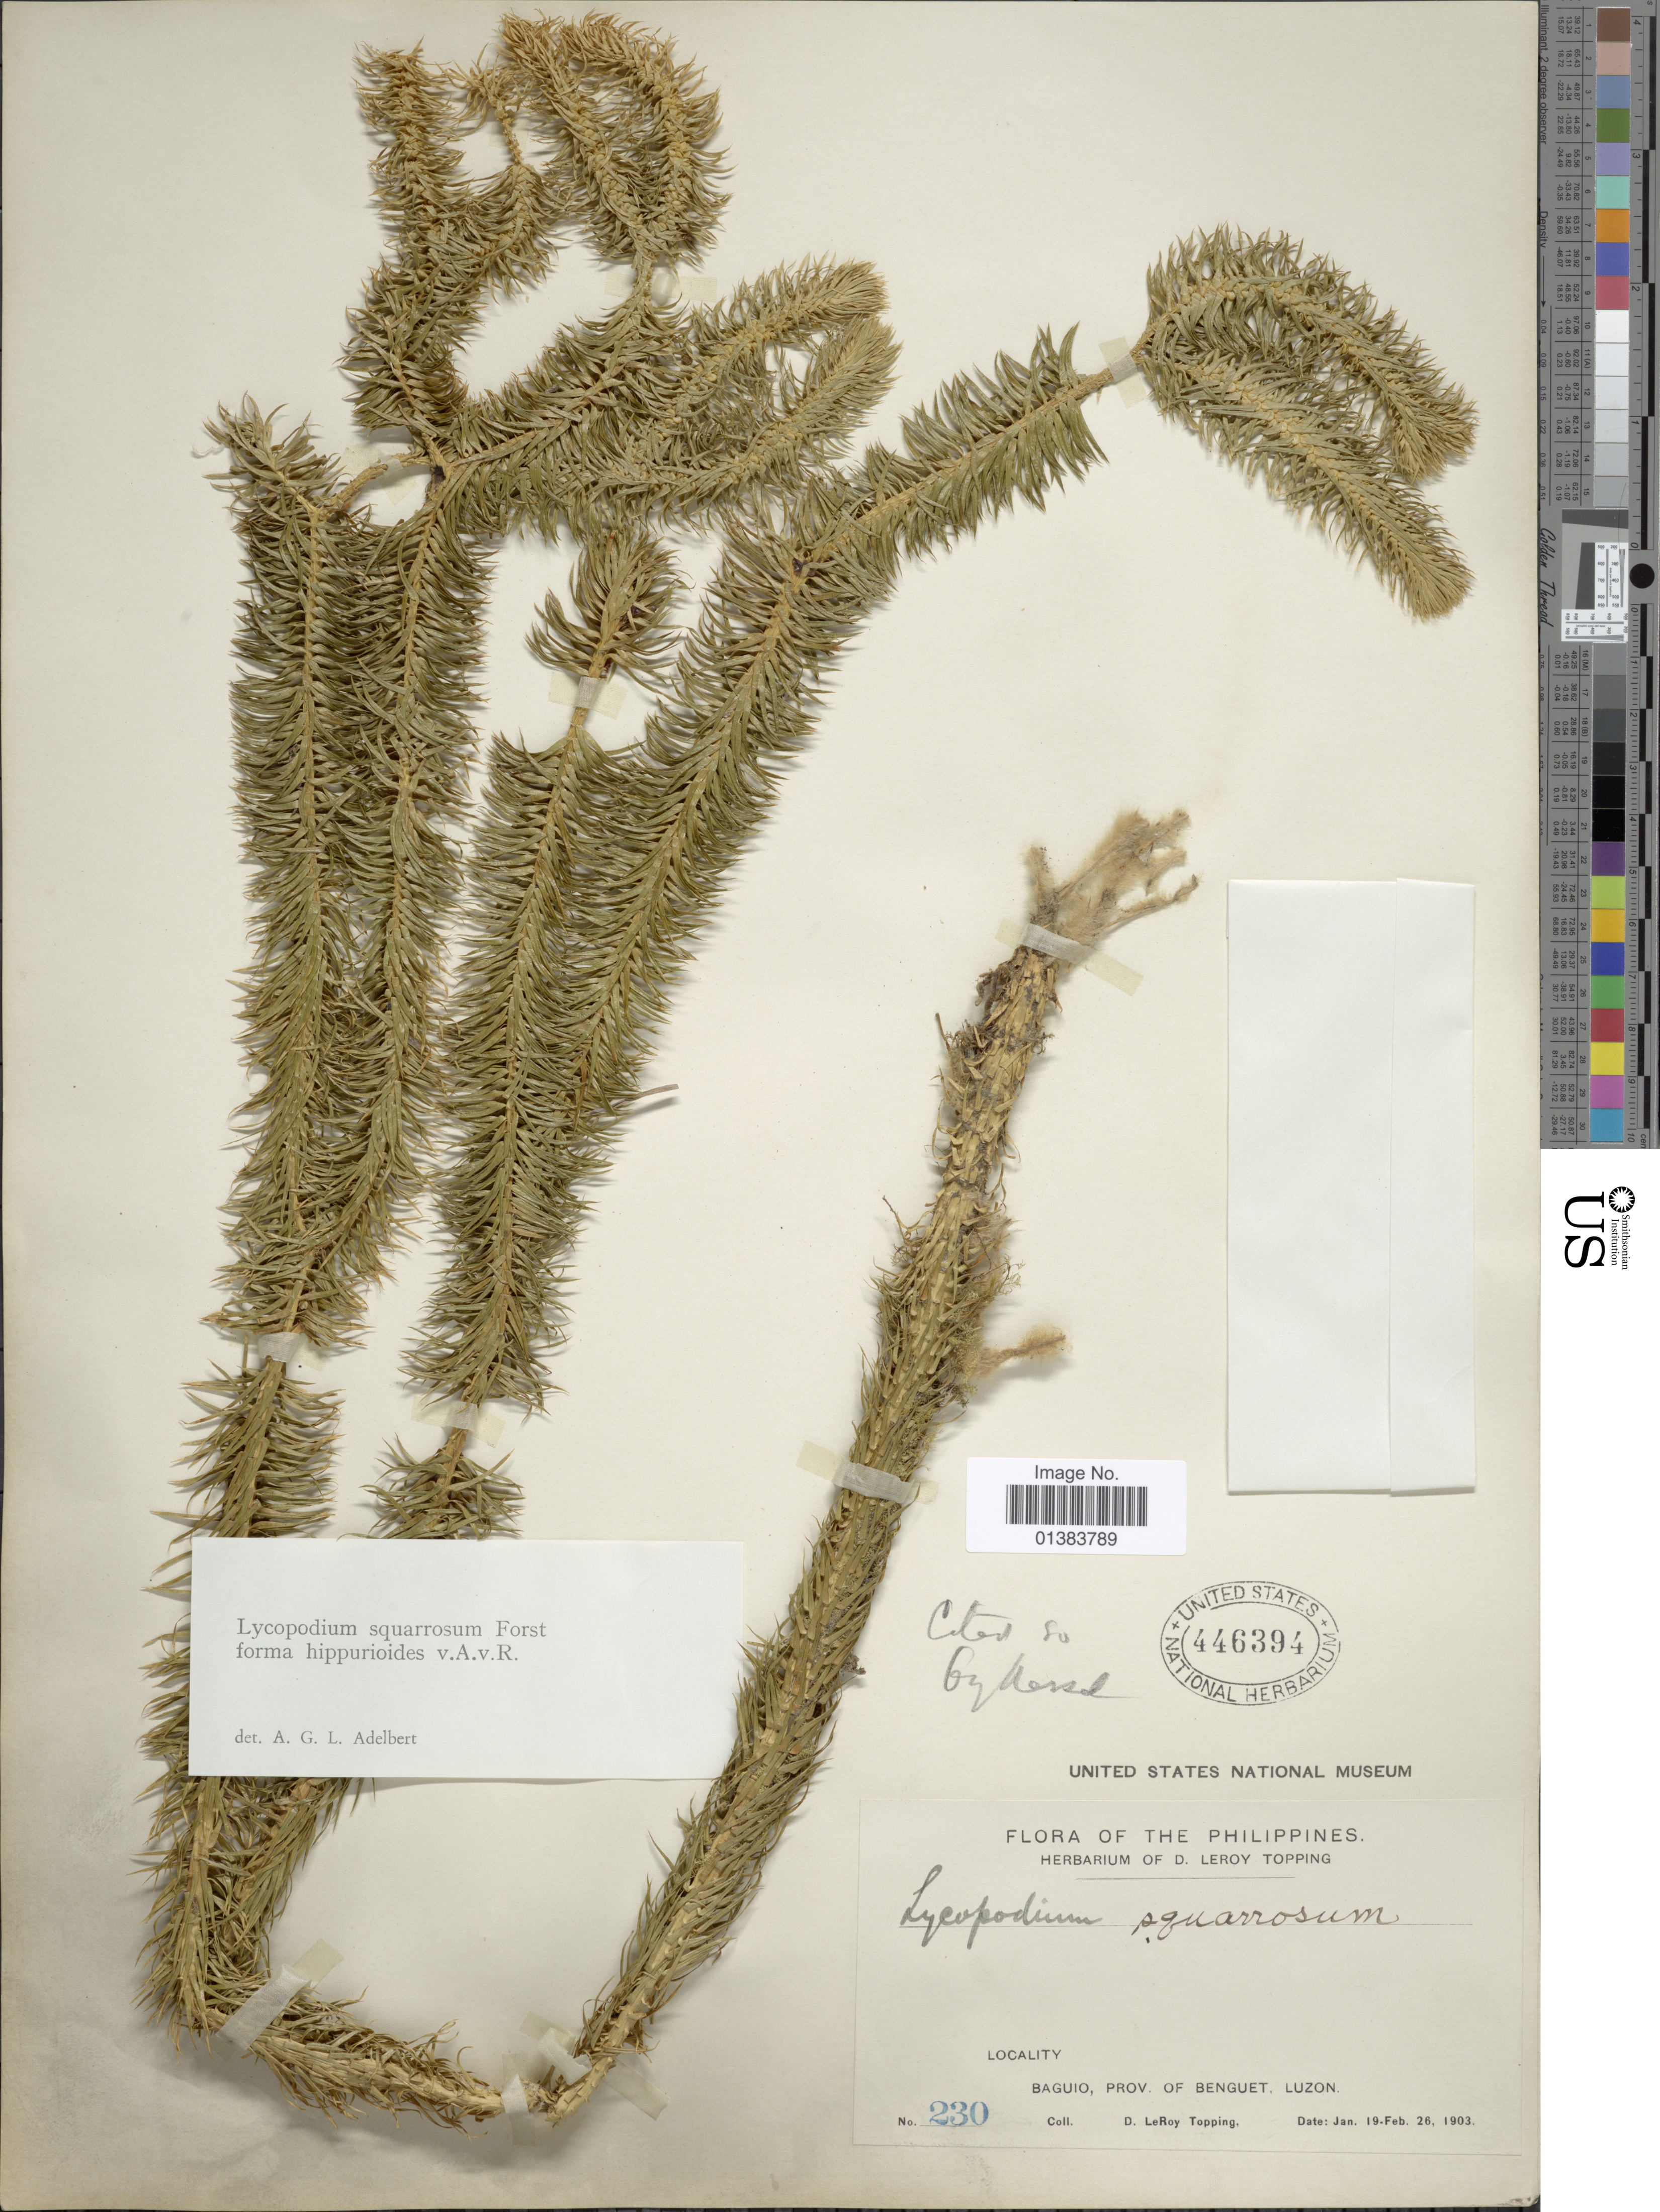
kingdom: Plantae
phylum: Tracheophyta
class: Lycopodiopsida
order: Lycopodiales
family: Lycopodiaceae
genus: Phlegmariurus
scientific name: Phlegmariurus squarrosus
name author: (G. Forst.) Á. Löve & D. Löve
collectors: D. L. Topping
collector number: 230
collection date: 1903-01-19/1903-02-26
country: Philippines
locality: Baguio, Prov. of Benguet, Luzon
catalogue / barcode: US 446394